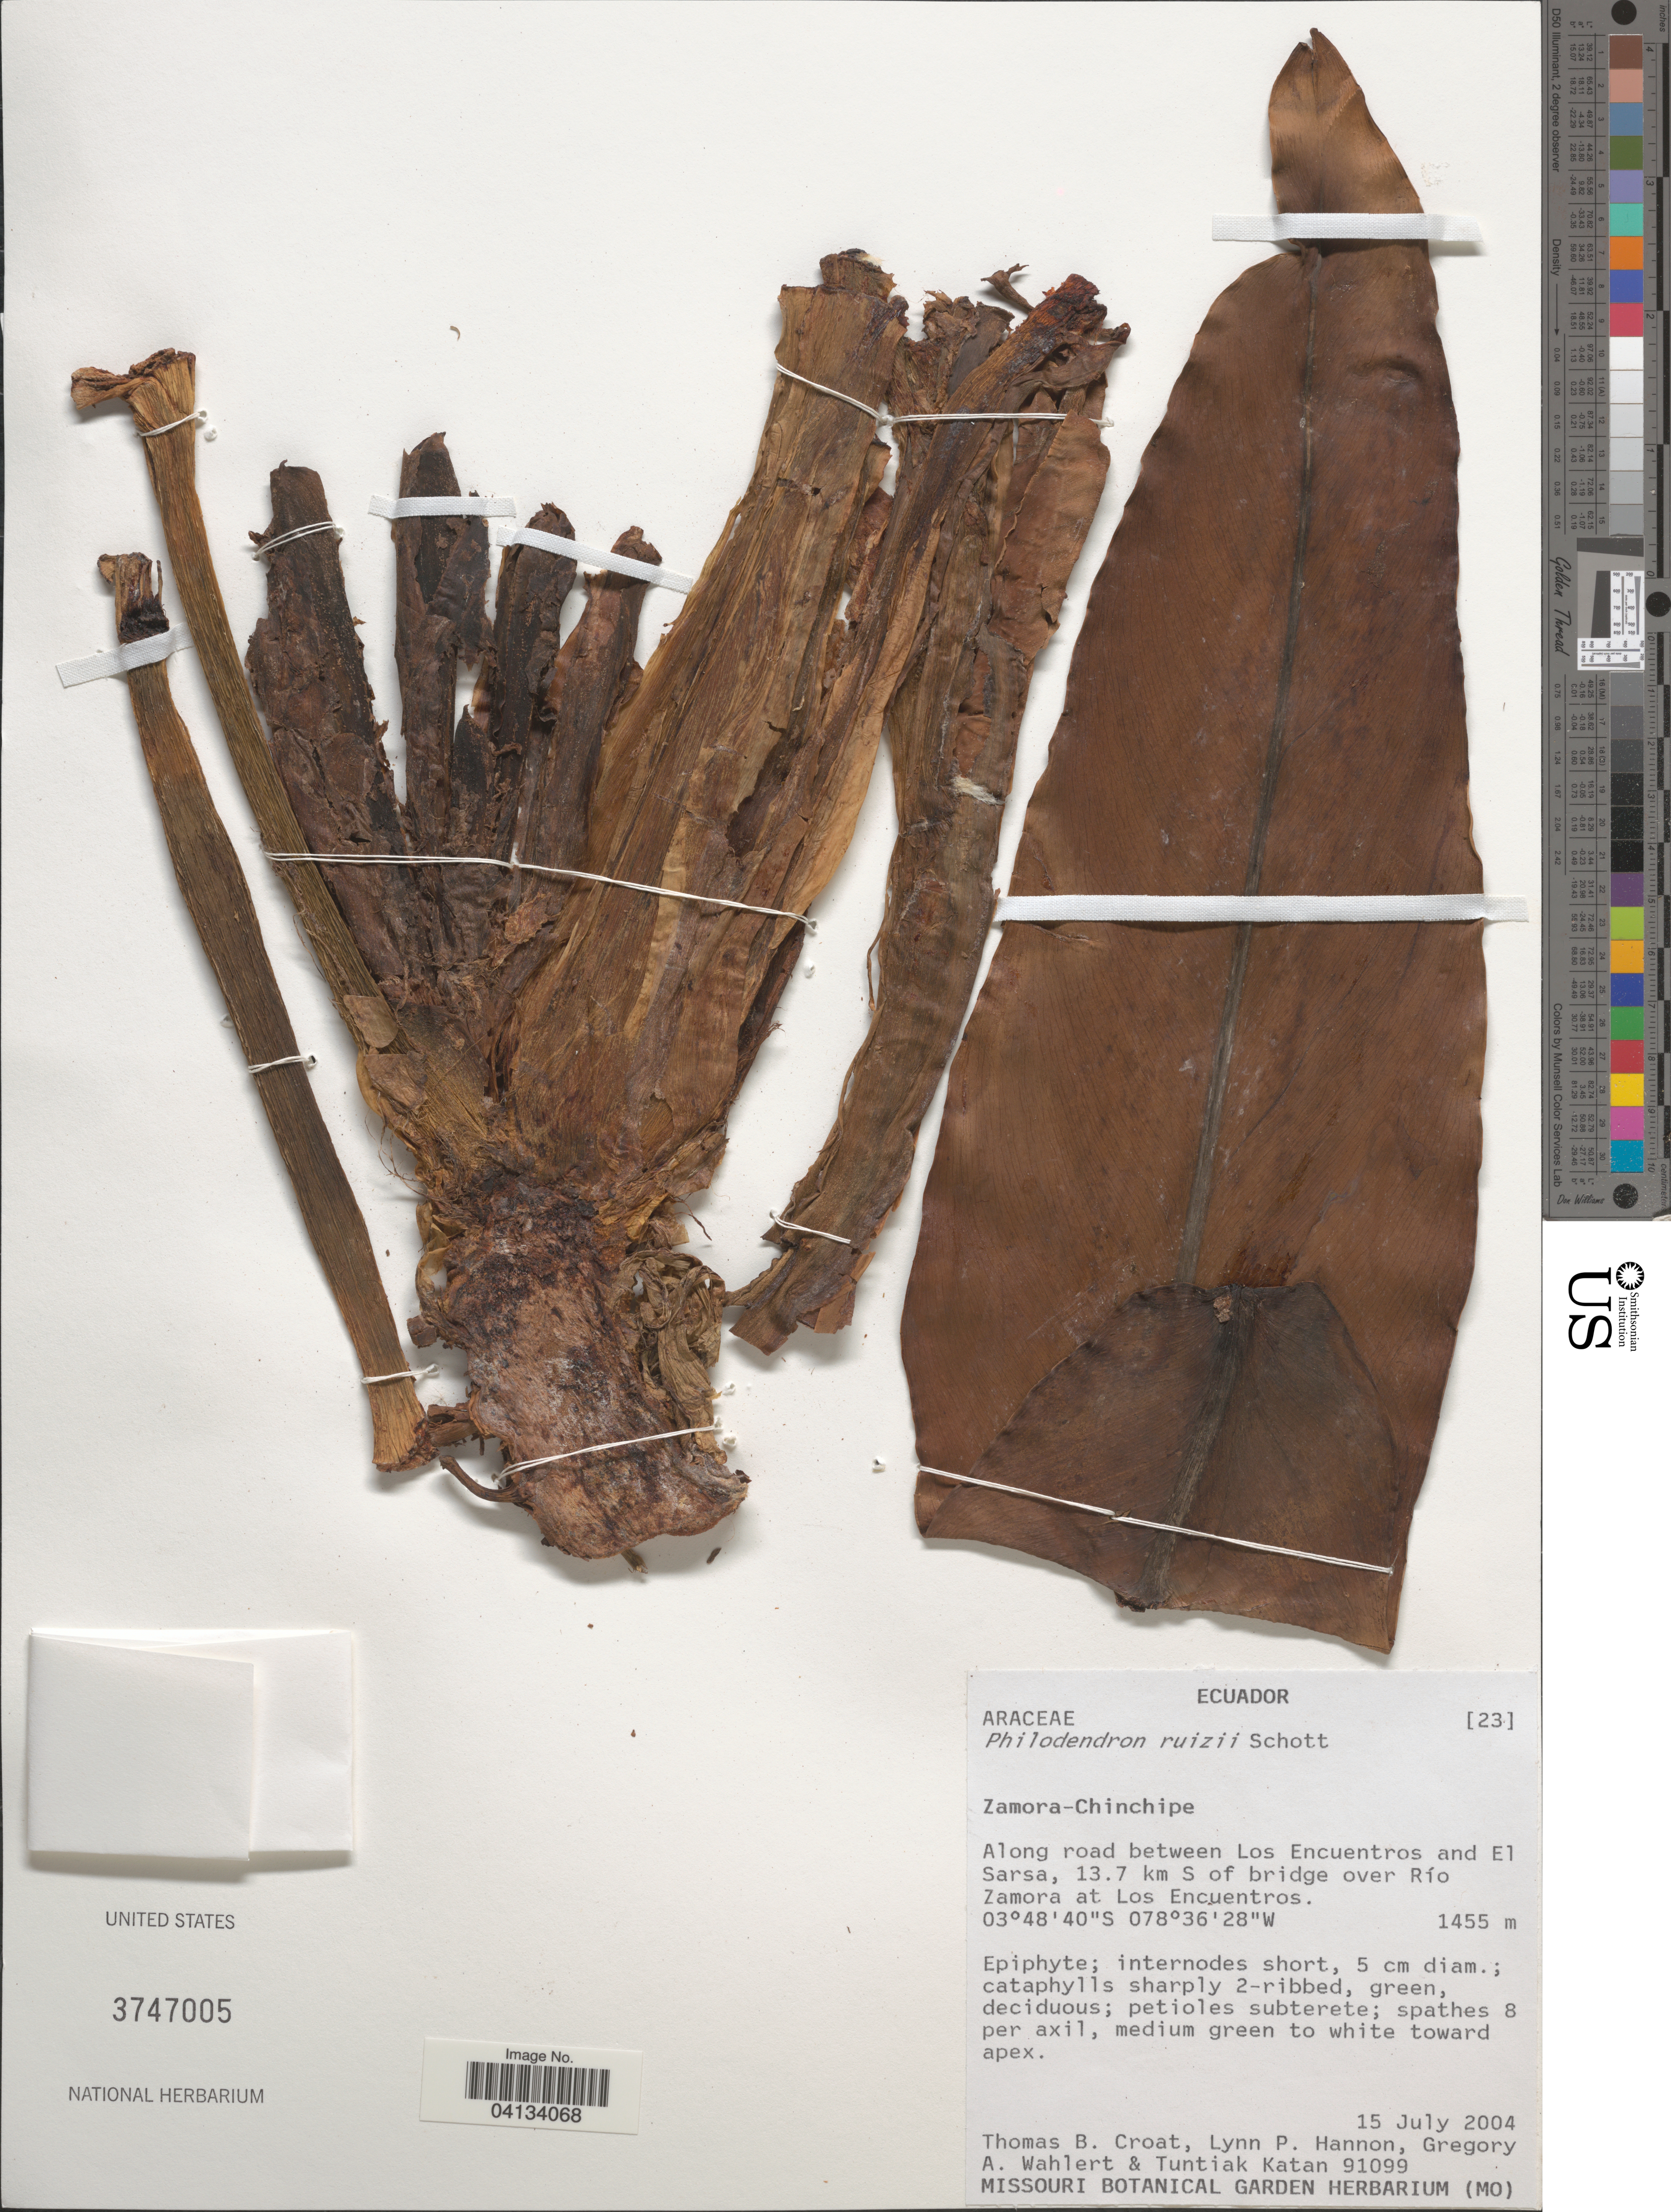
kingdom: Plantae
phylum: Tracheophyta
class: Liliopsida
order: Alismatales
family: Araceae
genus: Philodendron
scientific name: Philodendron ruizii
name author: Schott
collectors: T. B. Croat, L. Hannon, G. A. Wahlert & T. Katan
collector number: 91099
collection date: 2004-07-15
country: Ecuador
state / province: Zamora-Chinchipe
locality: Along road between Los Encuentros and El Sarsa, 13.7 km S of bridge over Río Zamora at Los Encuentros.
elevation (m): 1455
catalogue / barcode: US 3747005